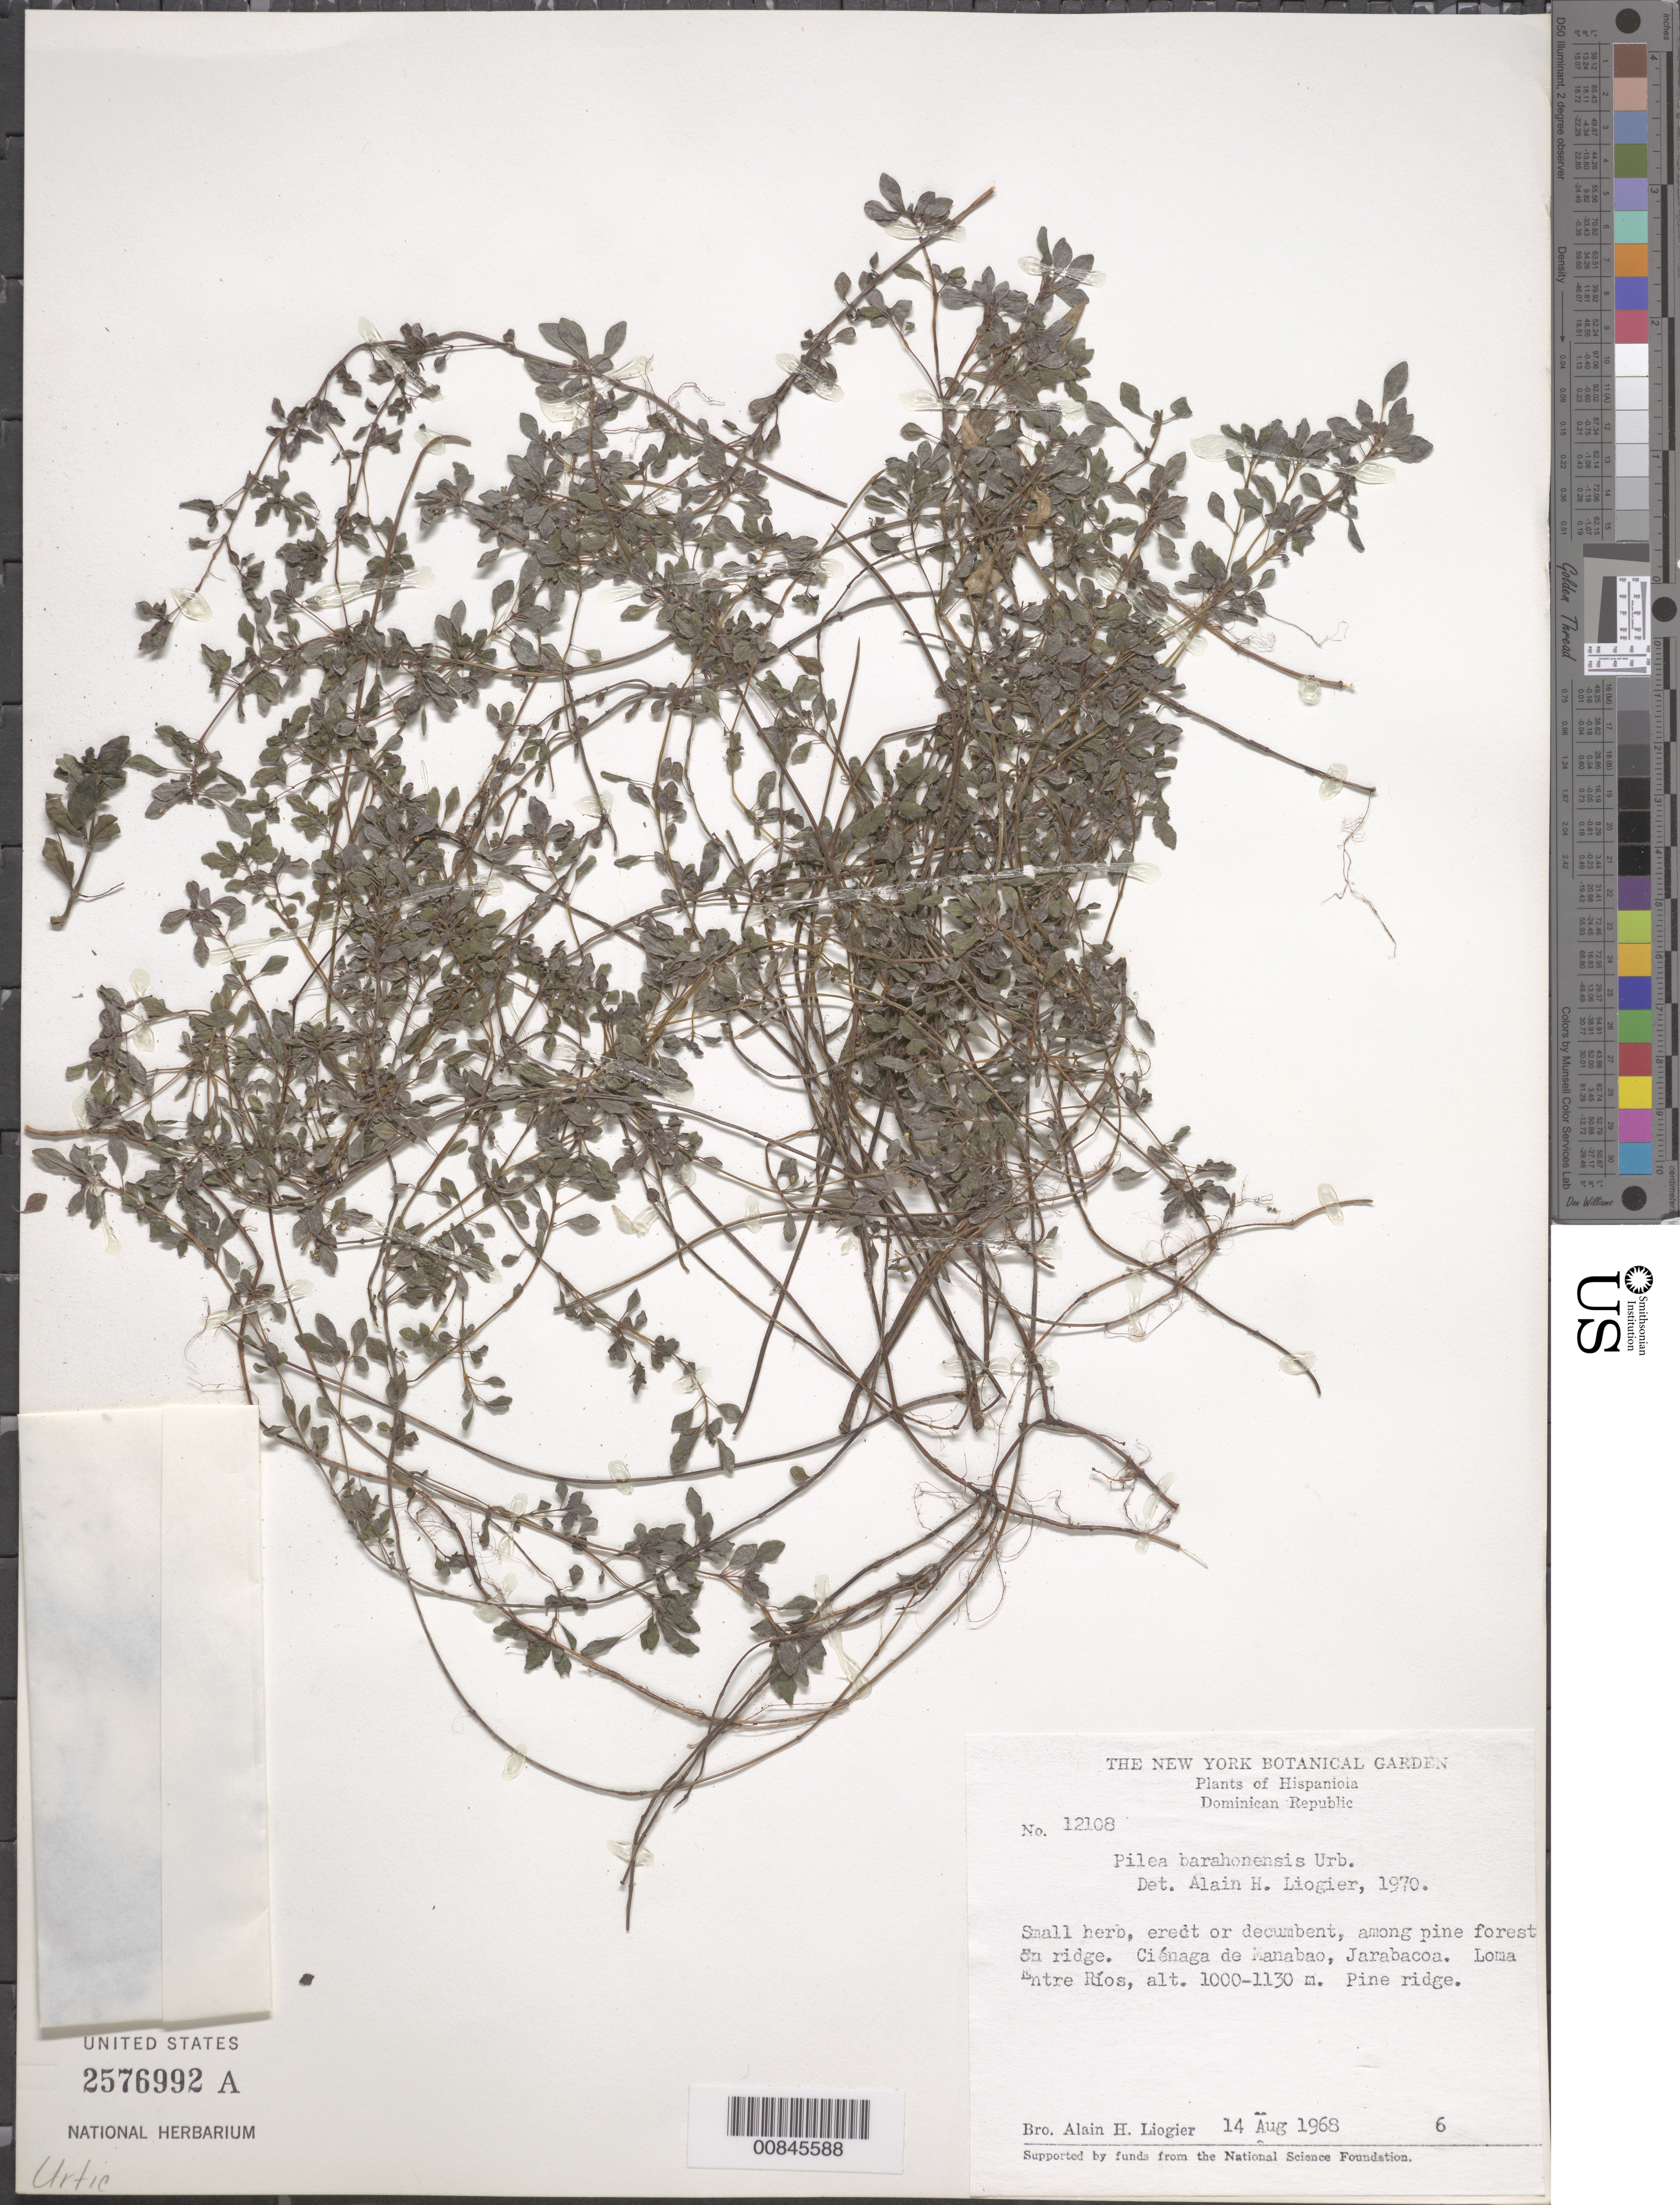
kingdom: Plantae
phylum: Tracheophyta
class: Magnoliopsida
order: Rosales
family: Urticaceae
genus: Pilea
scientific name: Pilea barahonensis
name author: Urb.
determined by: Liogier, Alain H.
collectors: A. H. Liogier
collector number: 12108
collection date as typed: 14 Aug 1968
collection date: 1968-08-14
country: Dominican Republic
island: Hispaniola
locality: Ciénaga de Manabao, Jarabacoa. Loma Entre Ríos. Pine ridge.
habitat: Among pine forest on ridge.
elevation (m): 1000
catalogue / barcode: US 2576992A